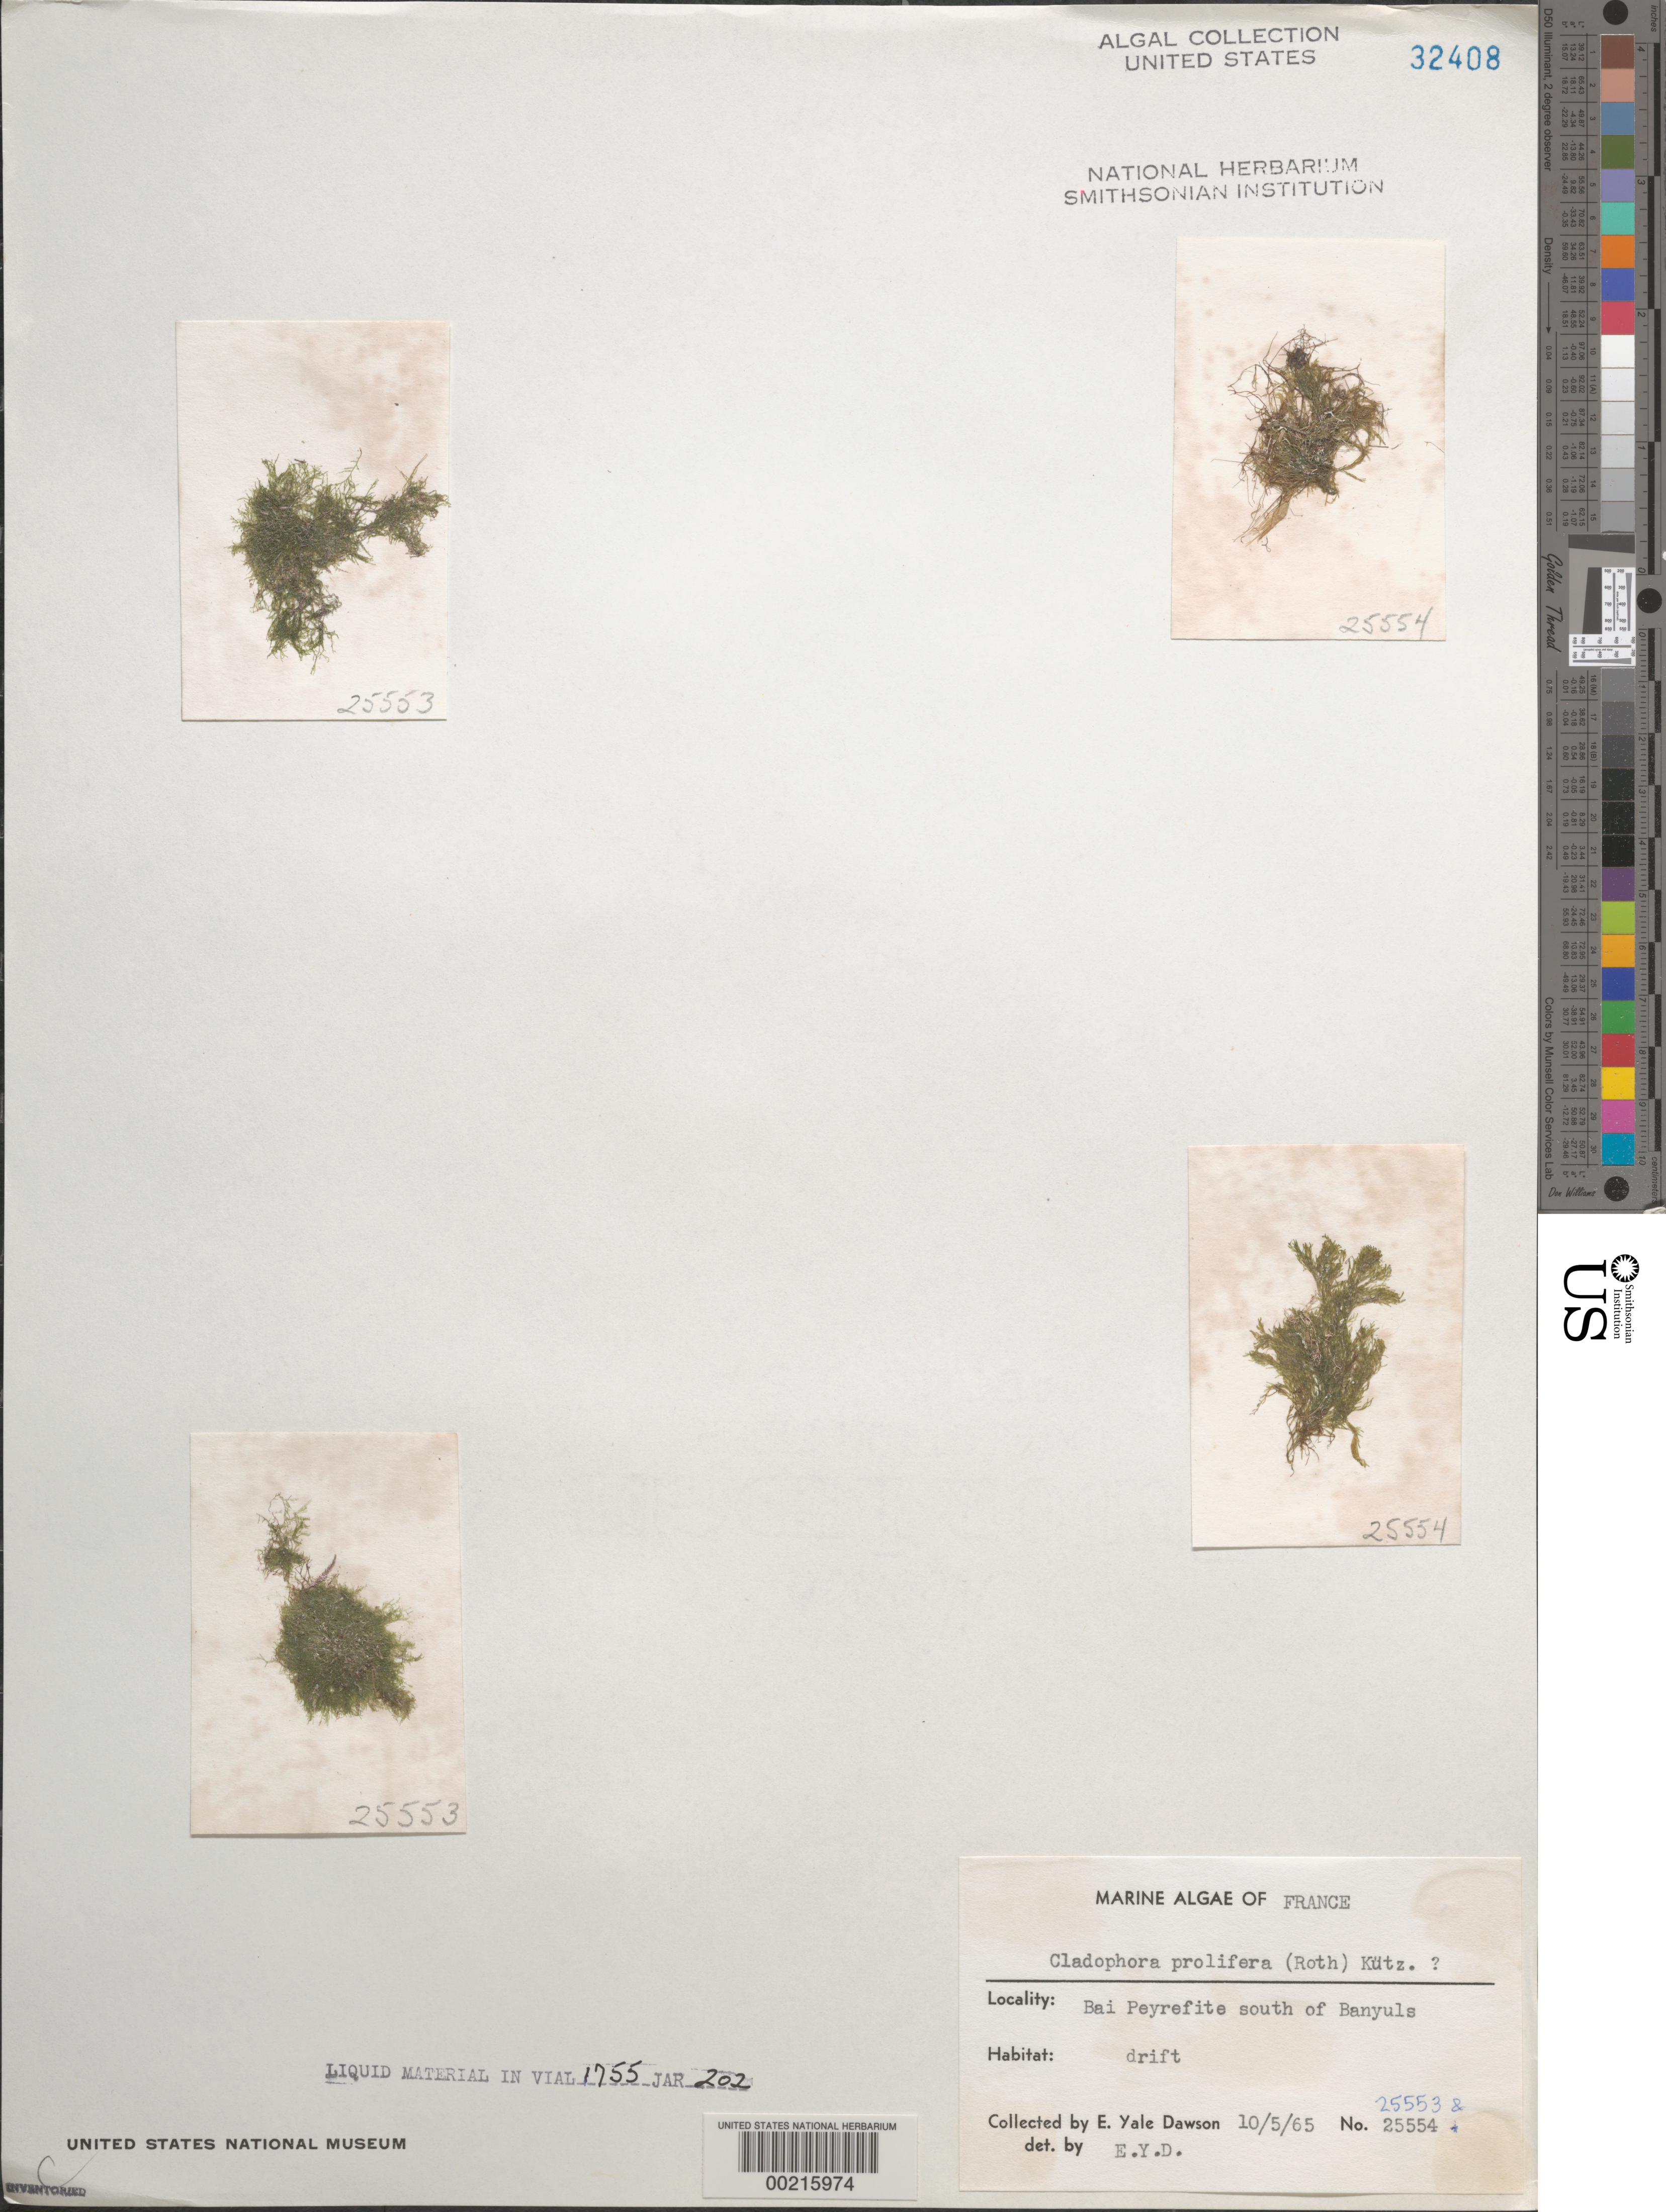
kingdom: Plantae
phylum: Chlorophyta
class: Ulvophyceae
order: Cladophorales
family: Cladophoraceae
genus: Cladophora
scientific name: Cladophora prolifera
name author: (Roth) Kütz.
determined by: Dawson, E. Y.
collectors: E. Y. Dawson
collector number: EYD 25553 & EYD 25554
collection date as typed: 05 Oct 1965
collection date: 1965-10-05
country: France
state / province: Occitanie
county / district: Pyrénées-Orientales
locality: Bai Peyrefite, south of Banyuls-sur-Mer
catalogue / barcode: US 32408